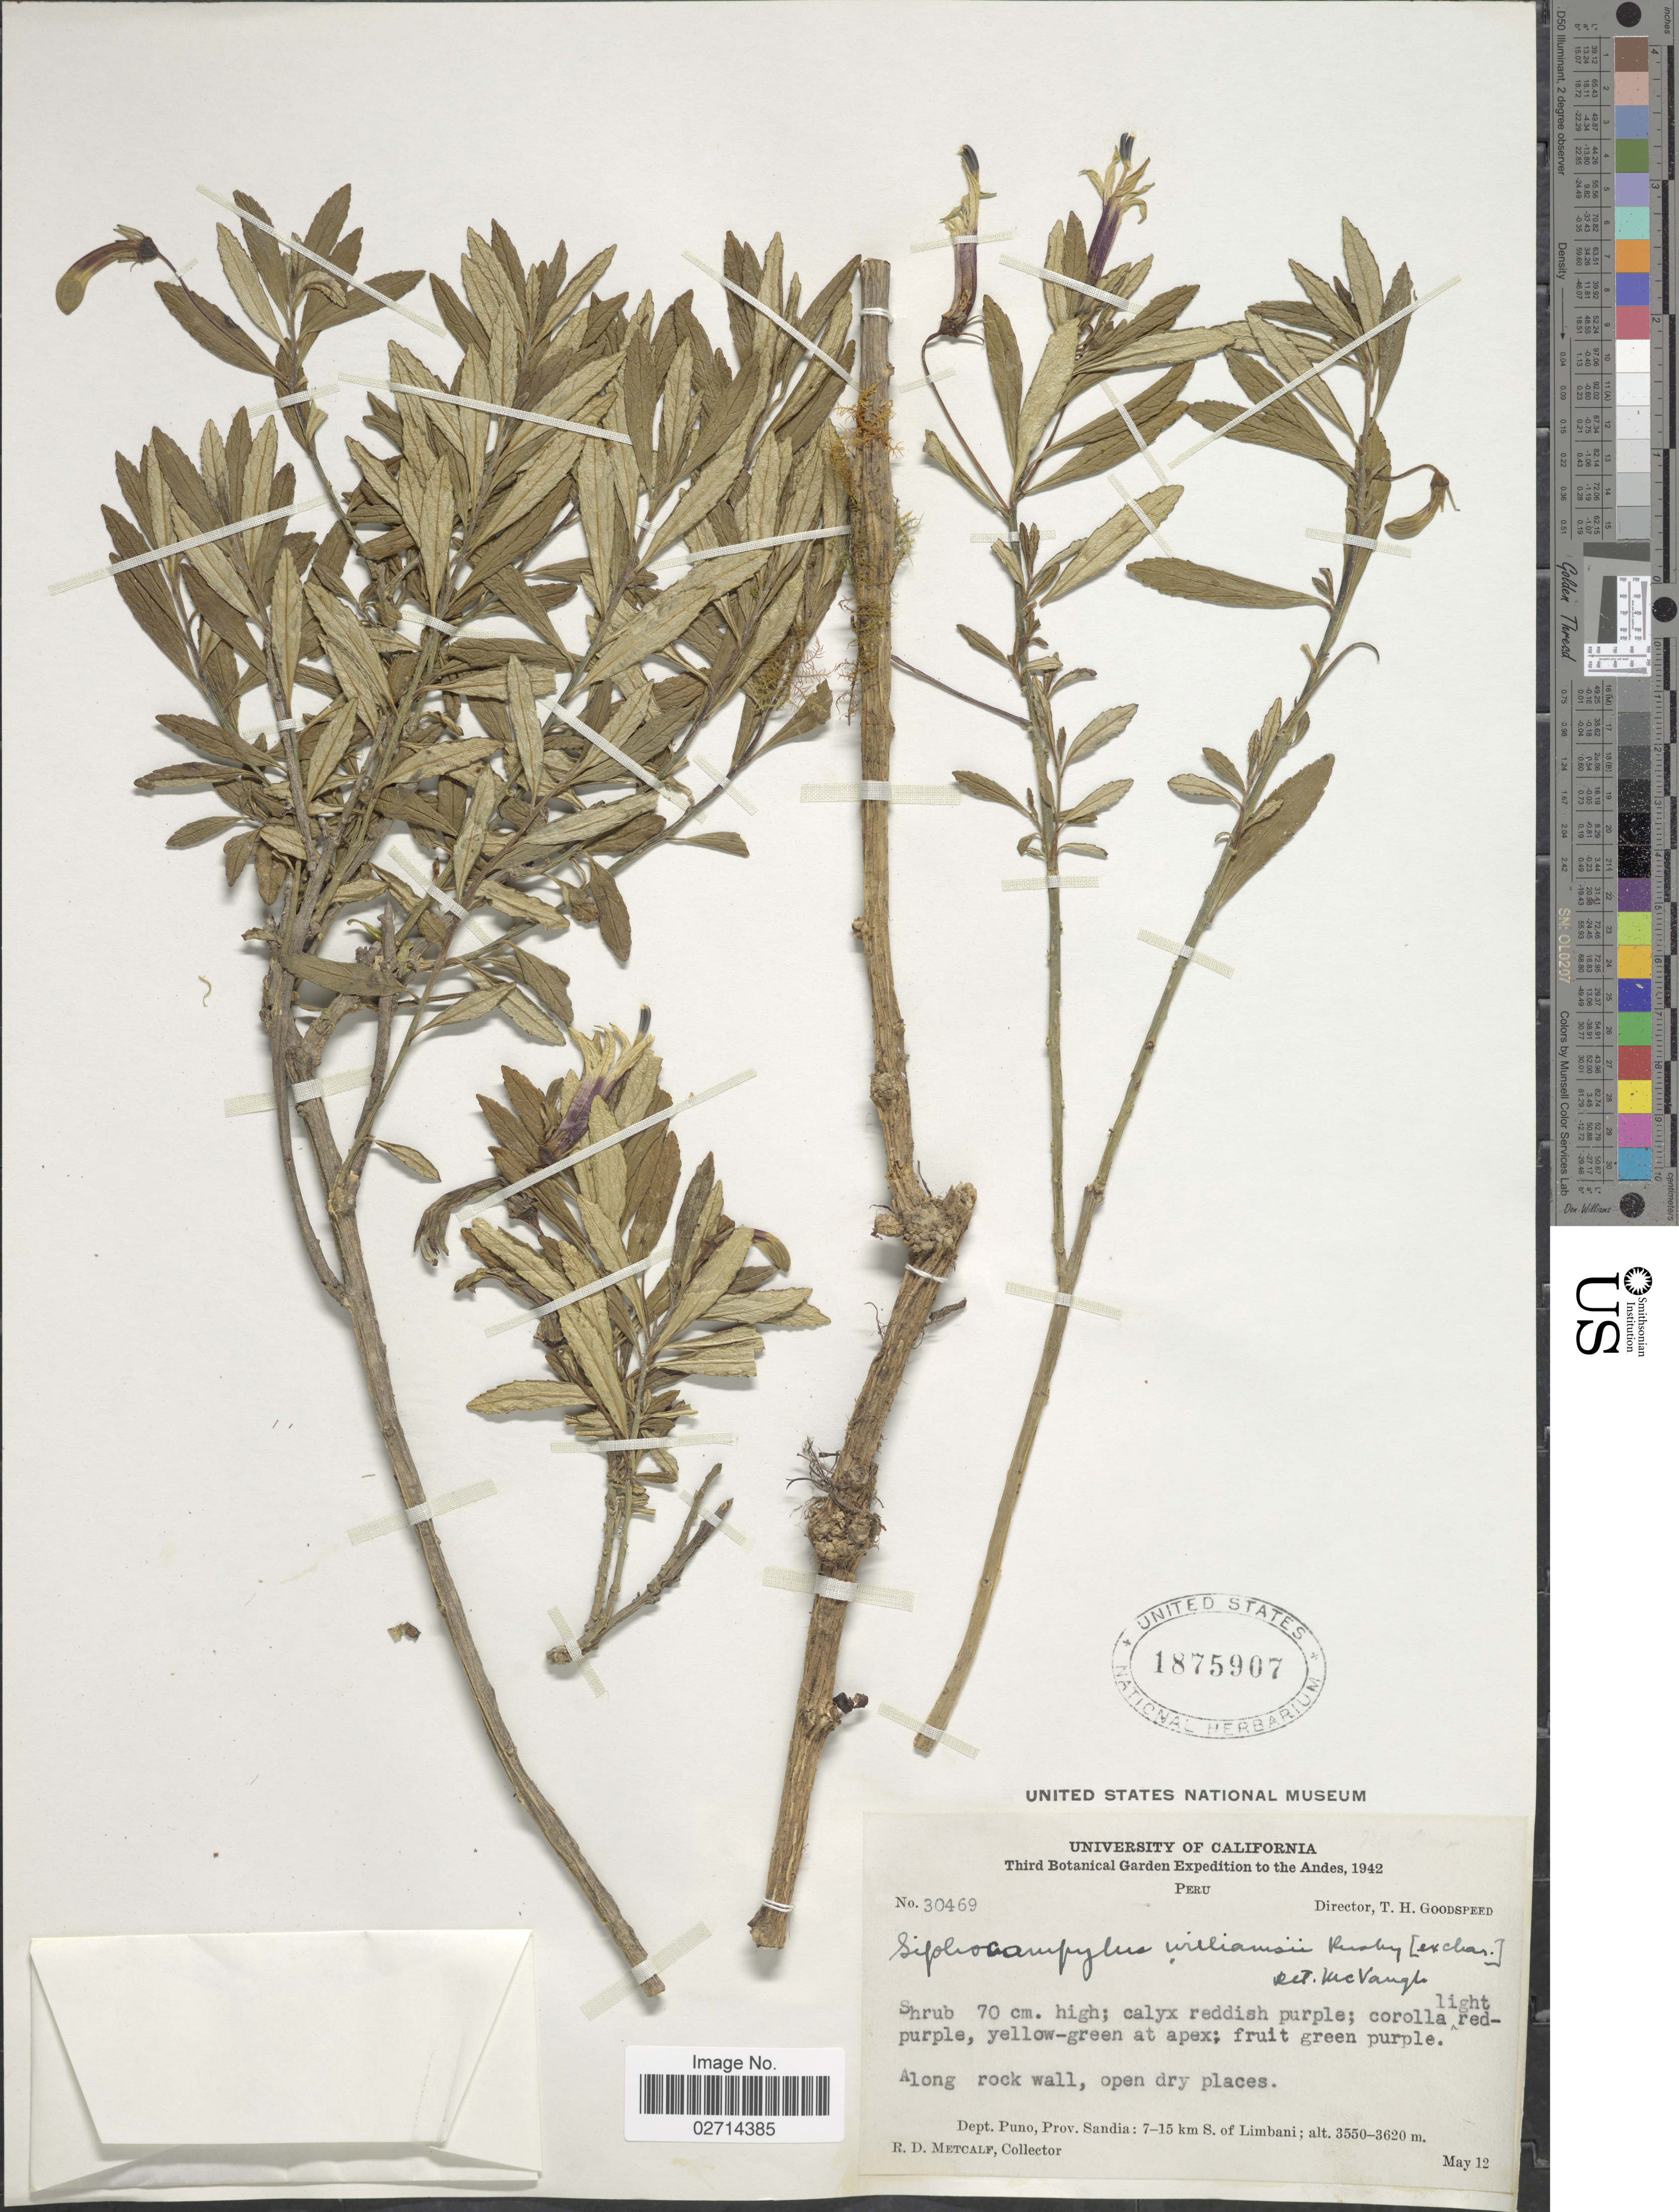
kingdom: Plantae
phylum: Tracheophyta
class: Magnoliopsida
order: Asterales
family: Campanulaceae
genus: Siphocampylus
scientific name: Siphocampylus williamsii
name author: Rusby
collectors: R. D. Metcalf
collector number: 30469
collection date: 1942-05-12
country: Peru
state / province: Puno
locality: Along rock wall, open dry places, Prov. Sandia: 7-15 km S. of Limbani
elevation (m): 3550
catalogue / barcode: US 1875907